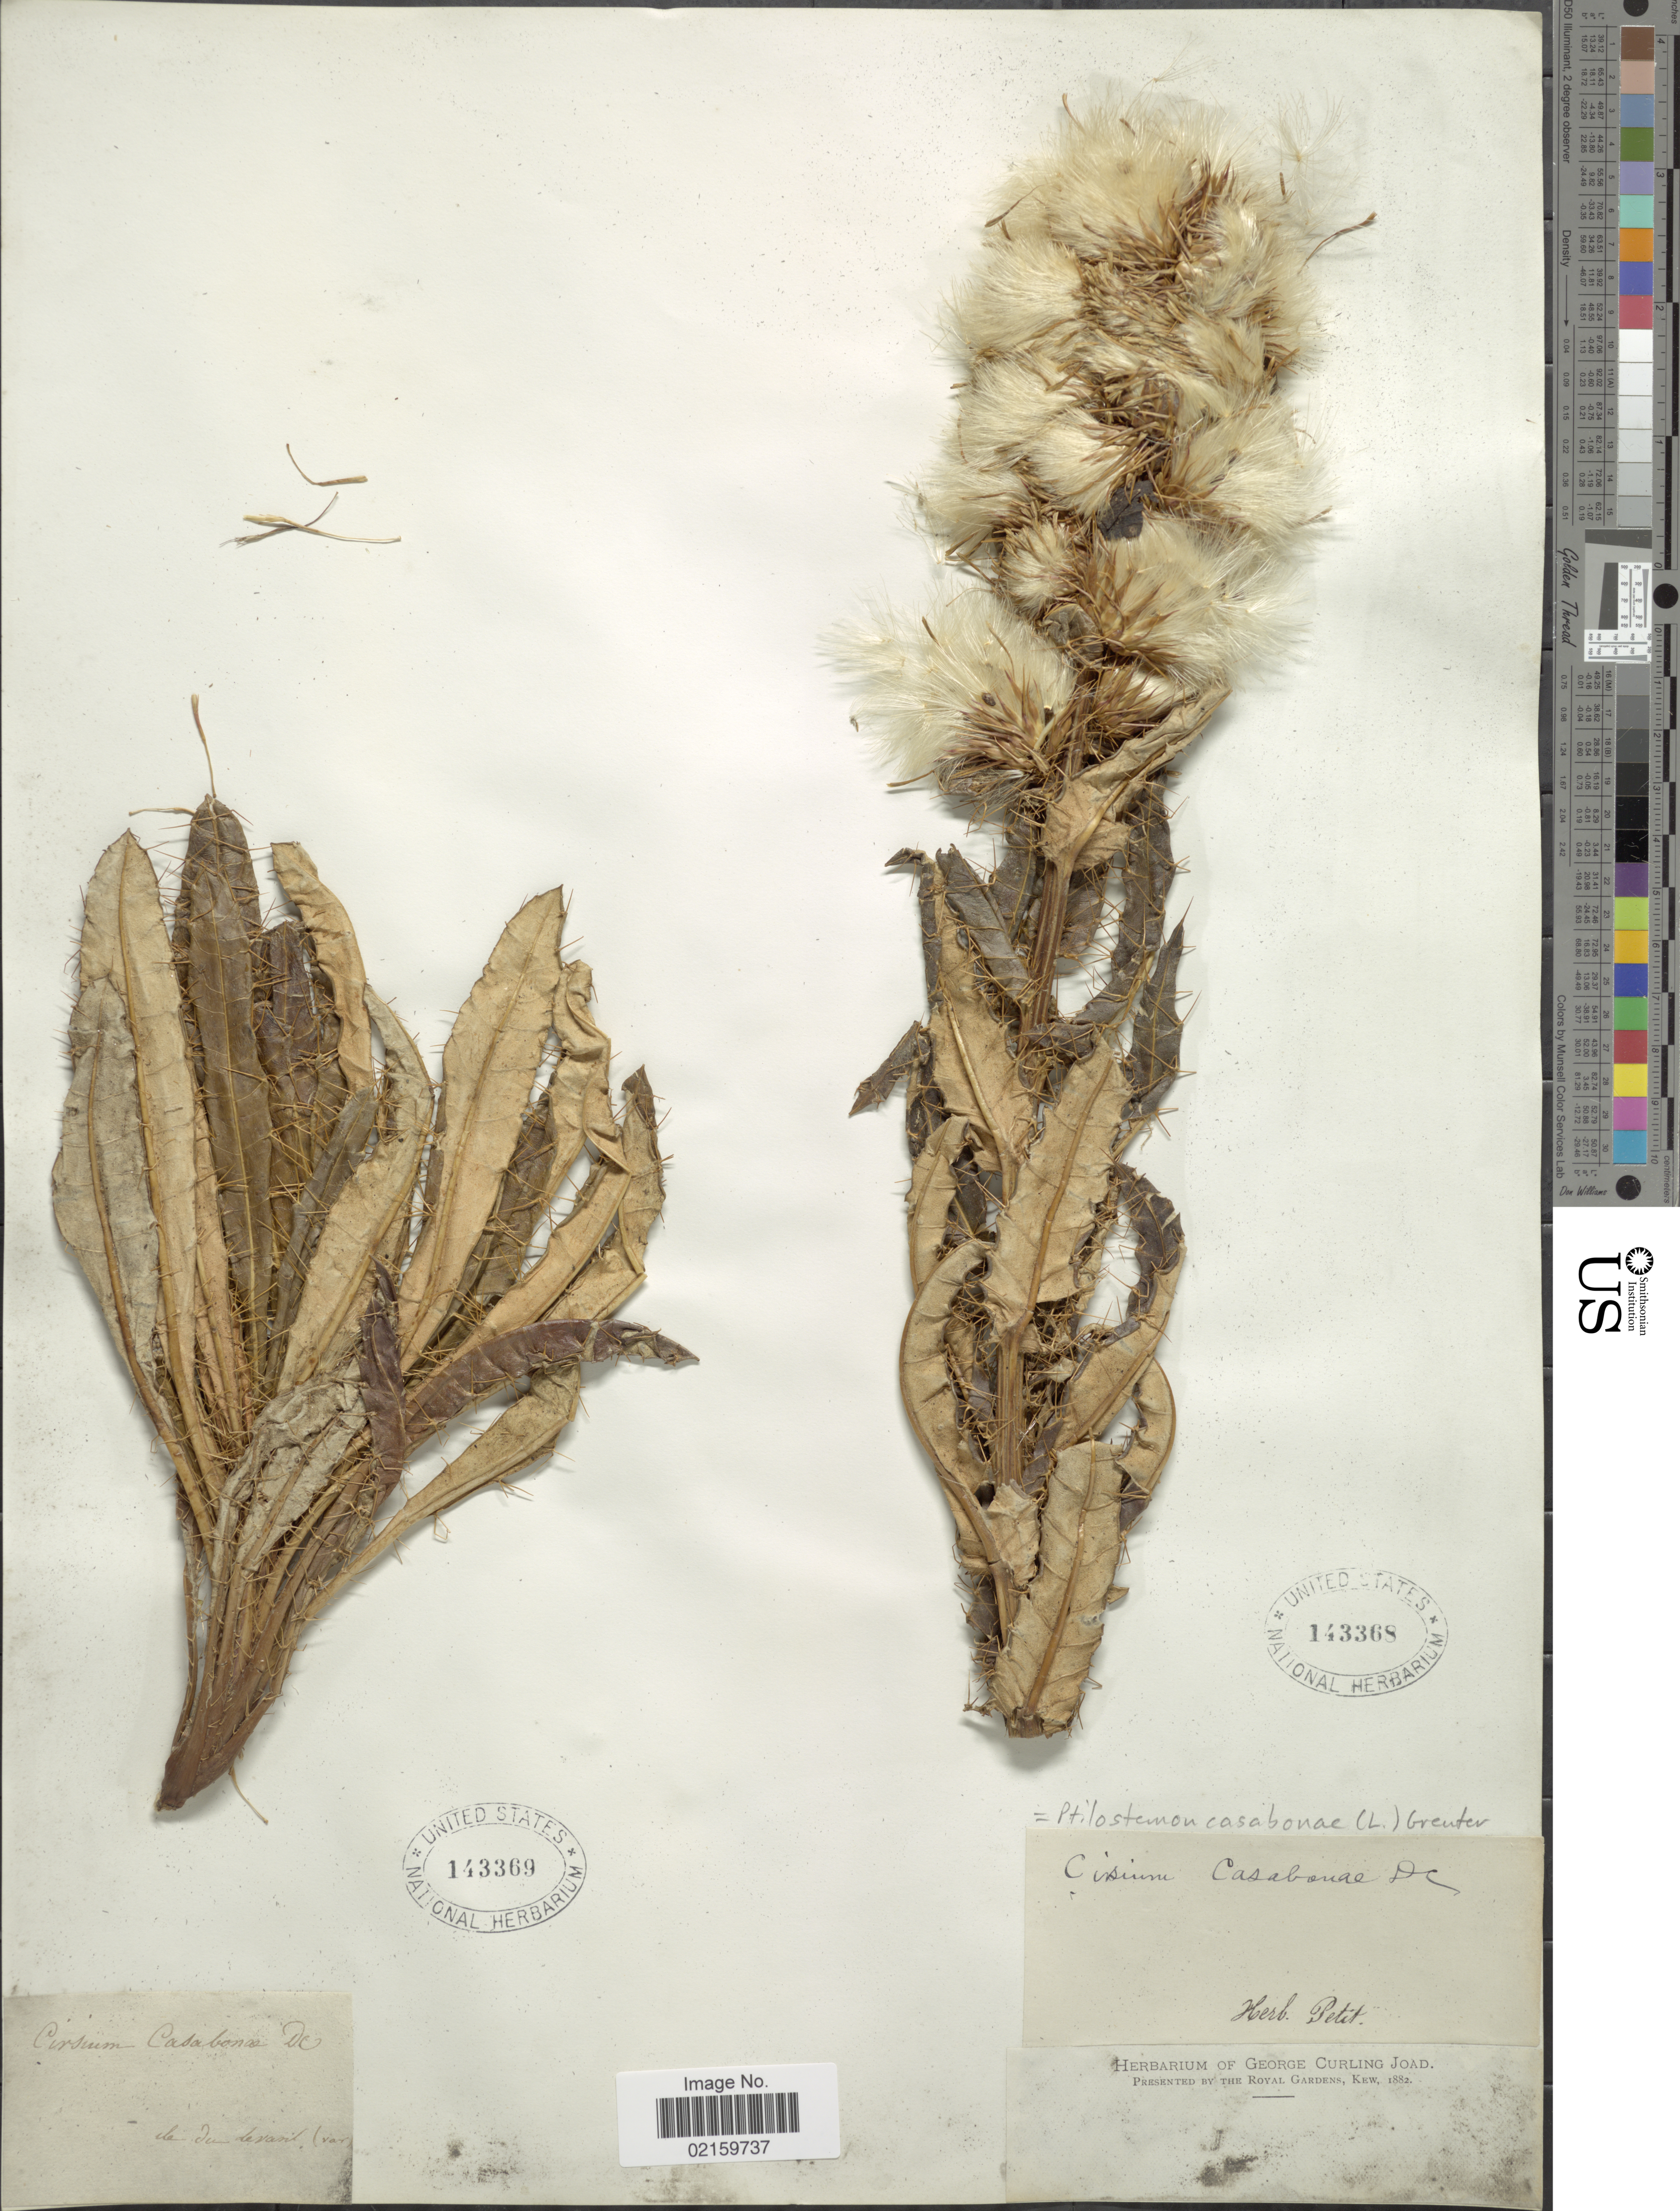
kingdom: Plantae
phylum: Tracheophyta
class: Magnoliopsida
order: Asterales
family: Asteraceae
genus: Ptilostemon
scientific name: Ptilostemon casabonae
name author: (L.) Greuter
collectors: ex herb. George Curling Joad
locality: De du devasil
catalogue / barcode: US 143369-2